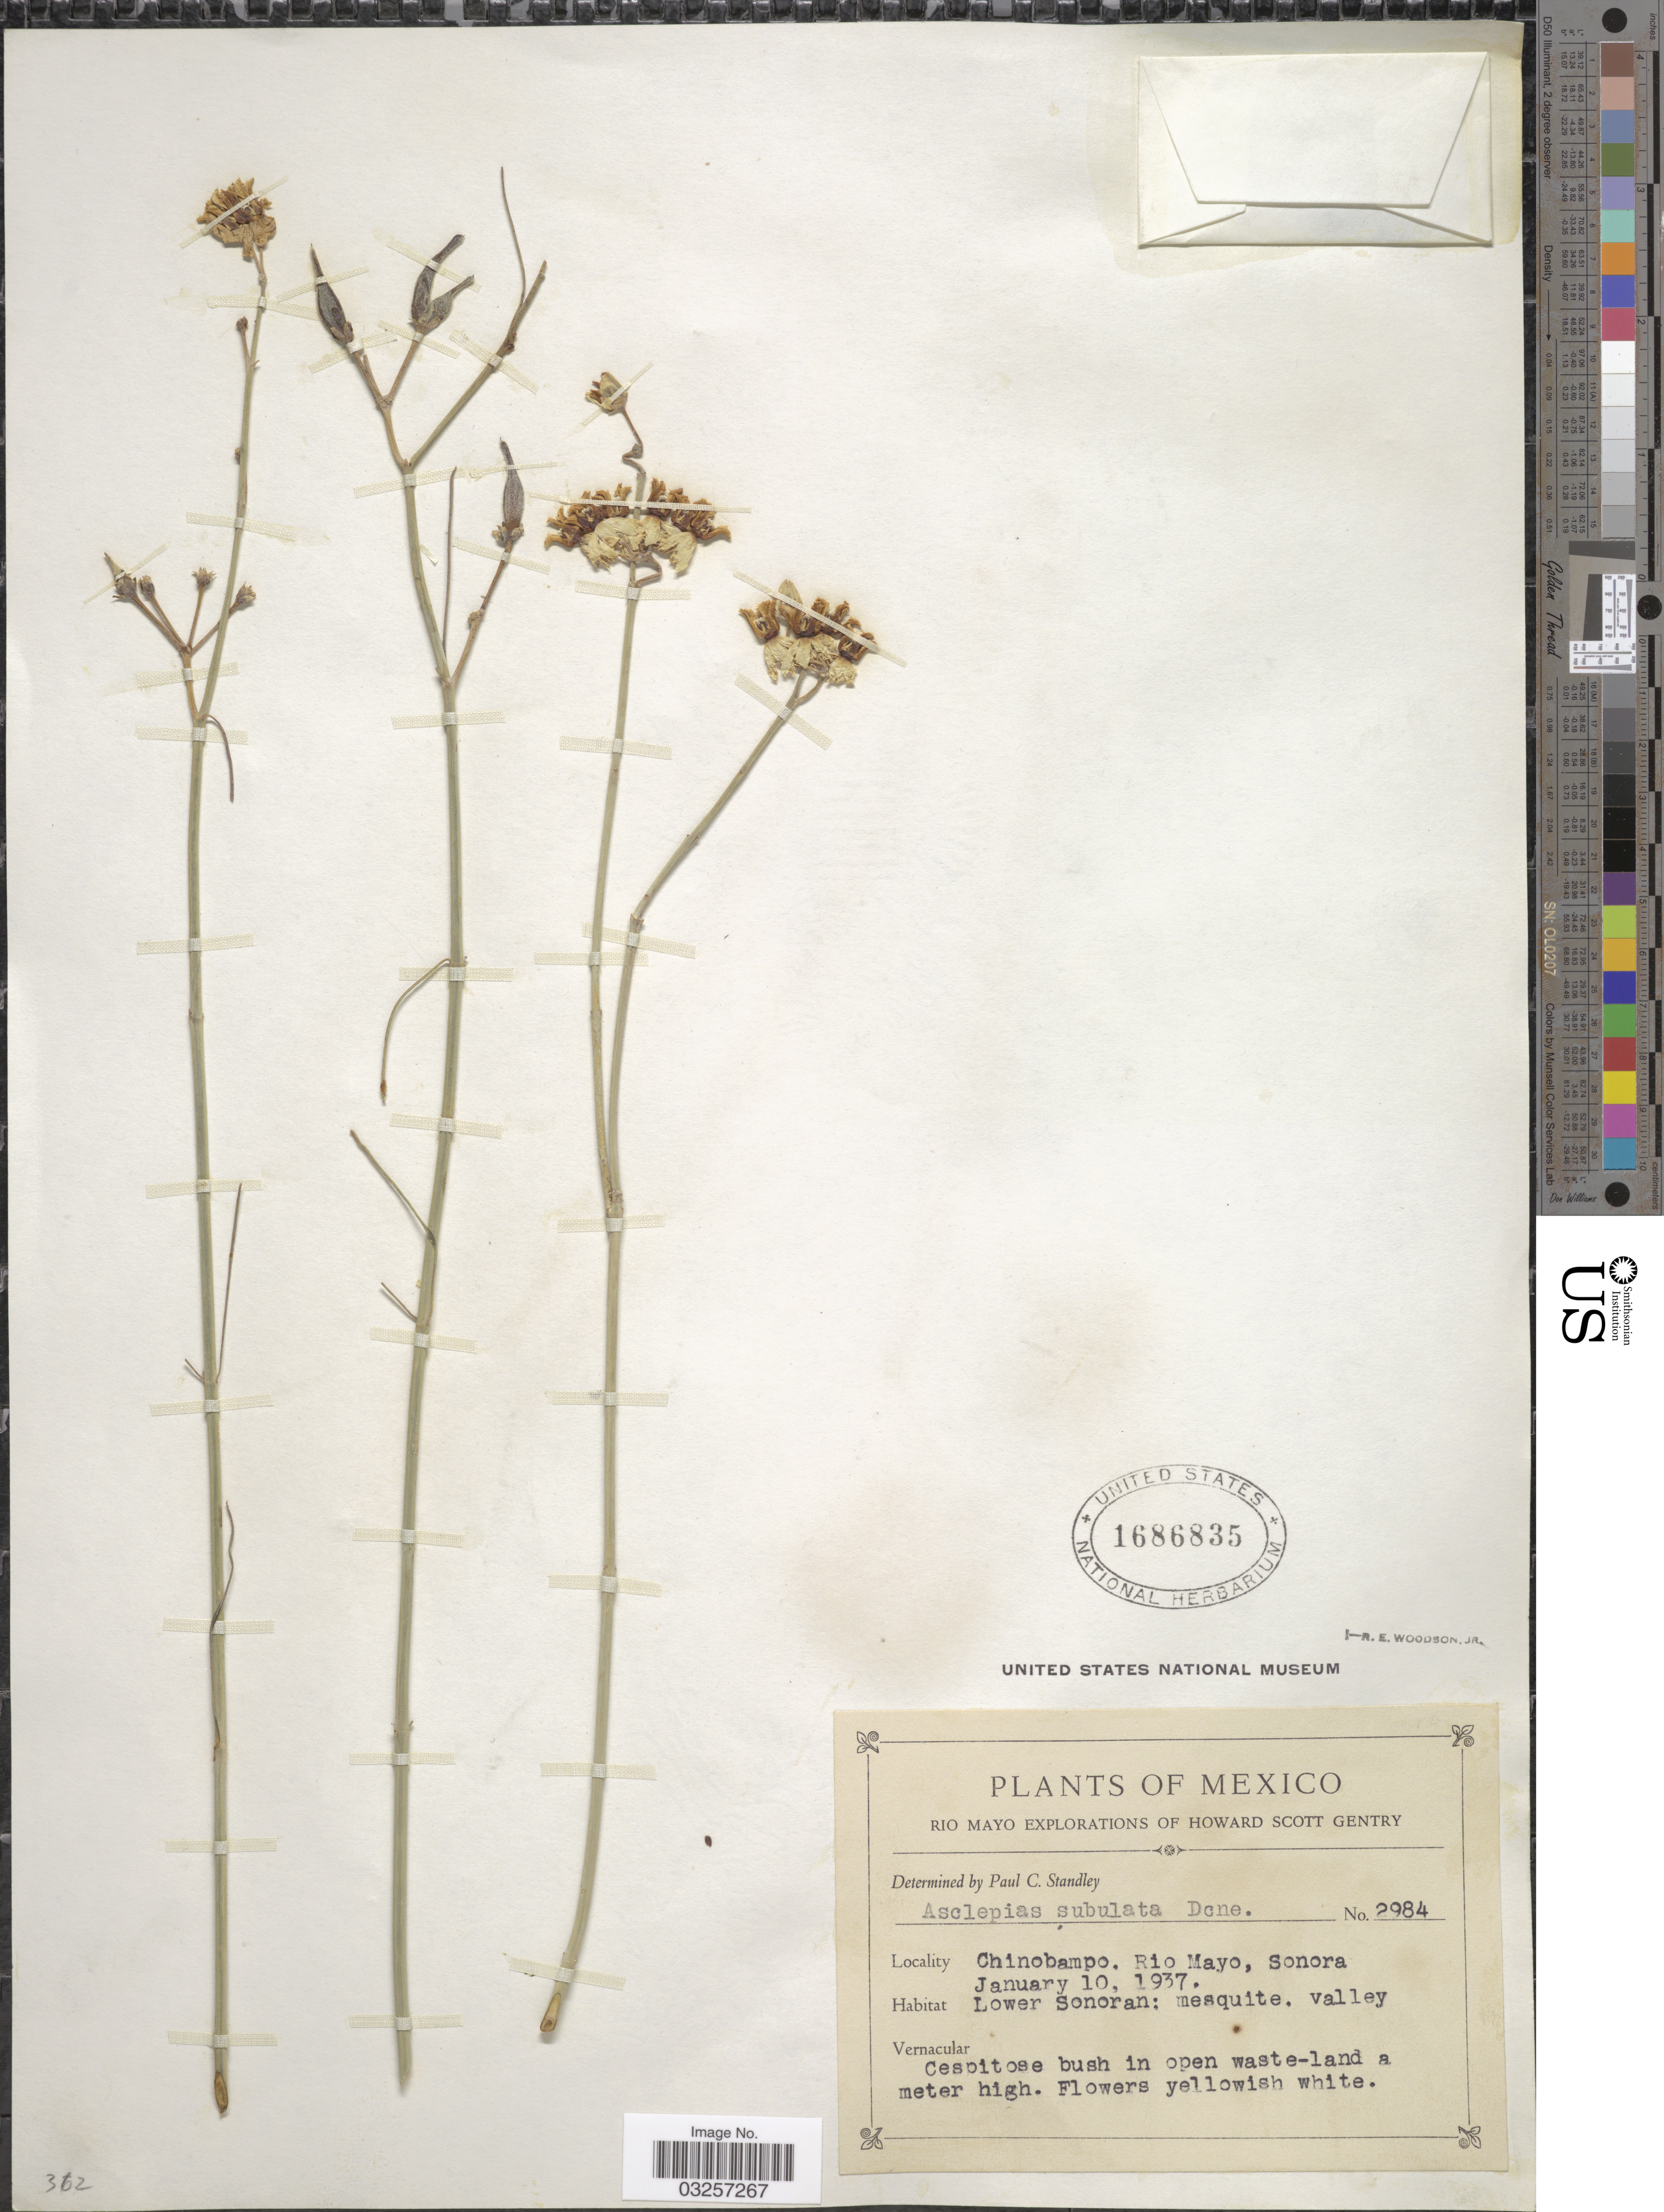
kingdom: Plantae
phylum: Tracheophyta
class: Magnoliopsida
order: Gentianales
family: Apocynaceae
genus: Asclepias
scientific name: Asclepias subulata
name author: Decne.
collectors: H. S. Gentry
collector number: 2984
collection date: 1937-01-10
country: Mexico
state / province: Sonora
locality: Chinobampo. Rio Mayo. Lower Sonoran: mesquite, valley.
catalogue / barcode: US 1686835